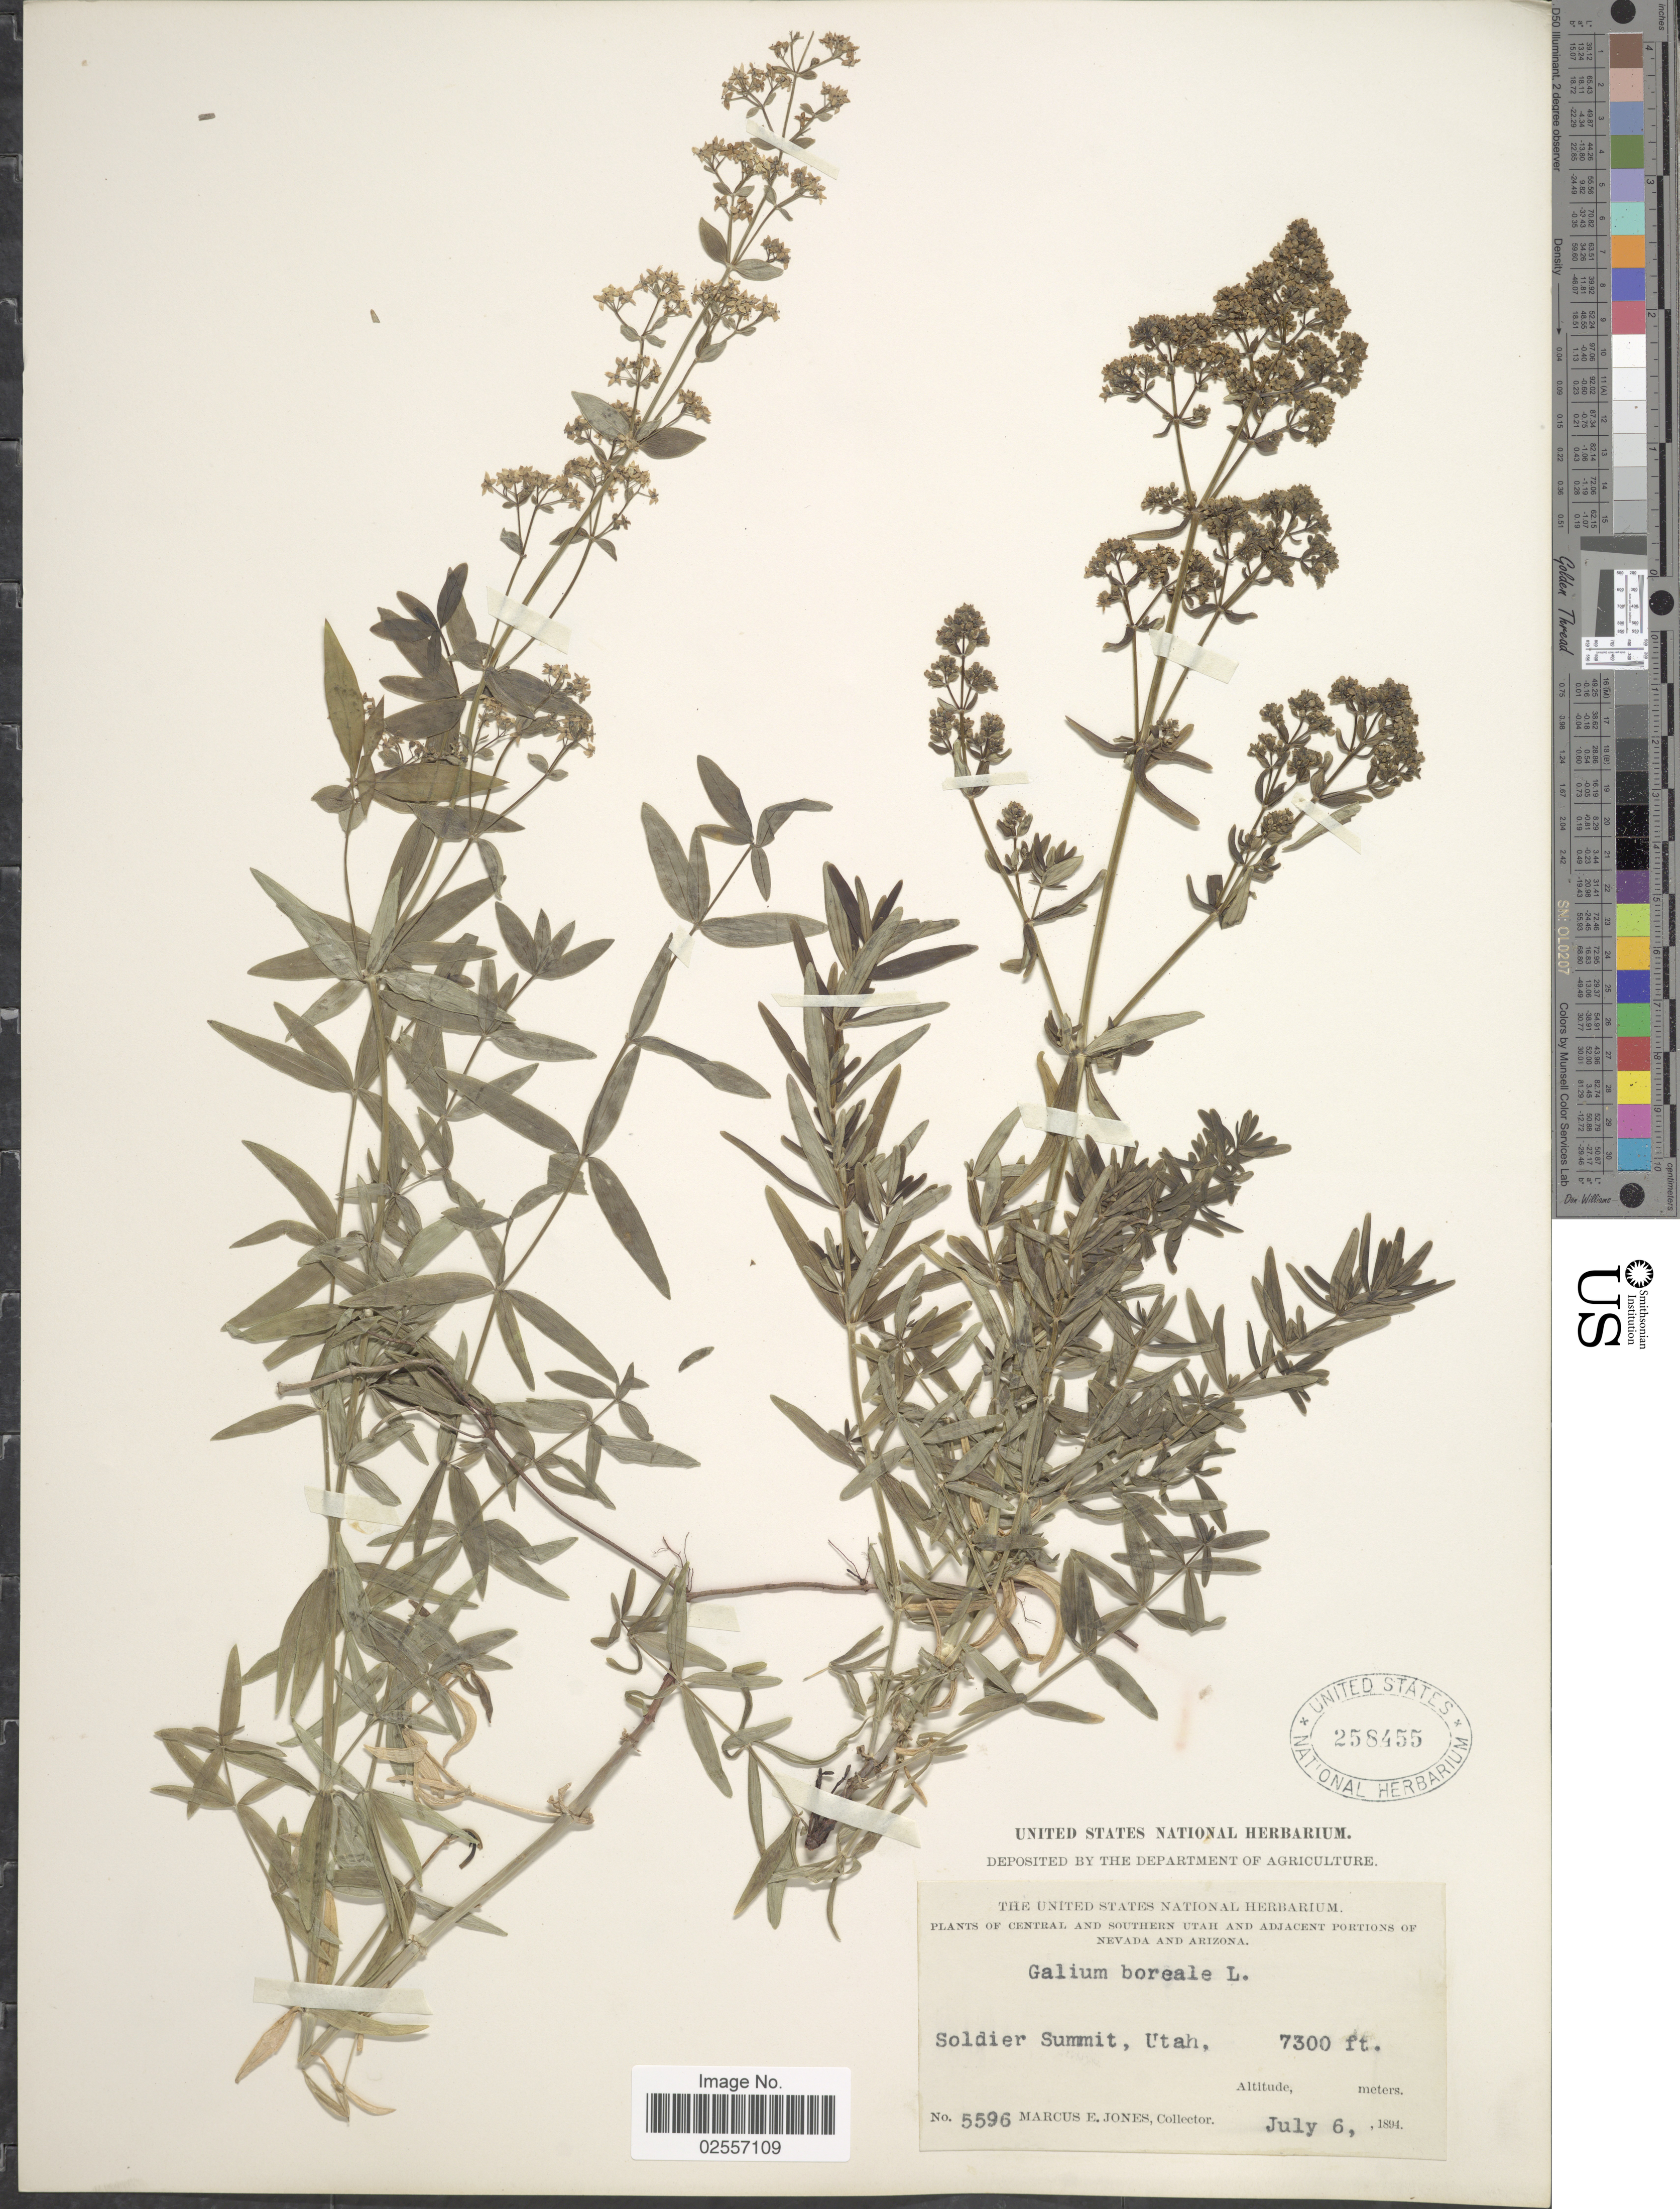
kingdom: Plantae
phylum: Tracheophyta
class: Magnoliopsida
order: Gentianales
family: Rubiaceae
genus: Galium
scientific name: Galium boreale L.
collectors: M. E. Jones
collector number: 5596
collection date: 1894-07-06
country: United States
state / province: Utah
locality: Central and southern Utah. Soldier Summit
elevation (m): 2225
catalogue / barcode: US 258455